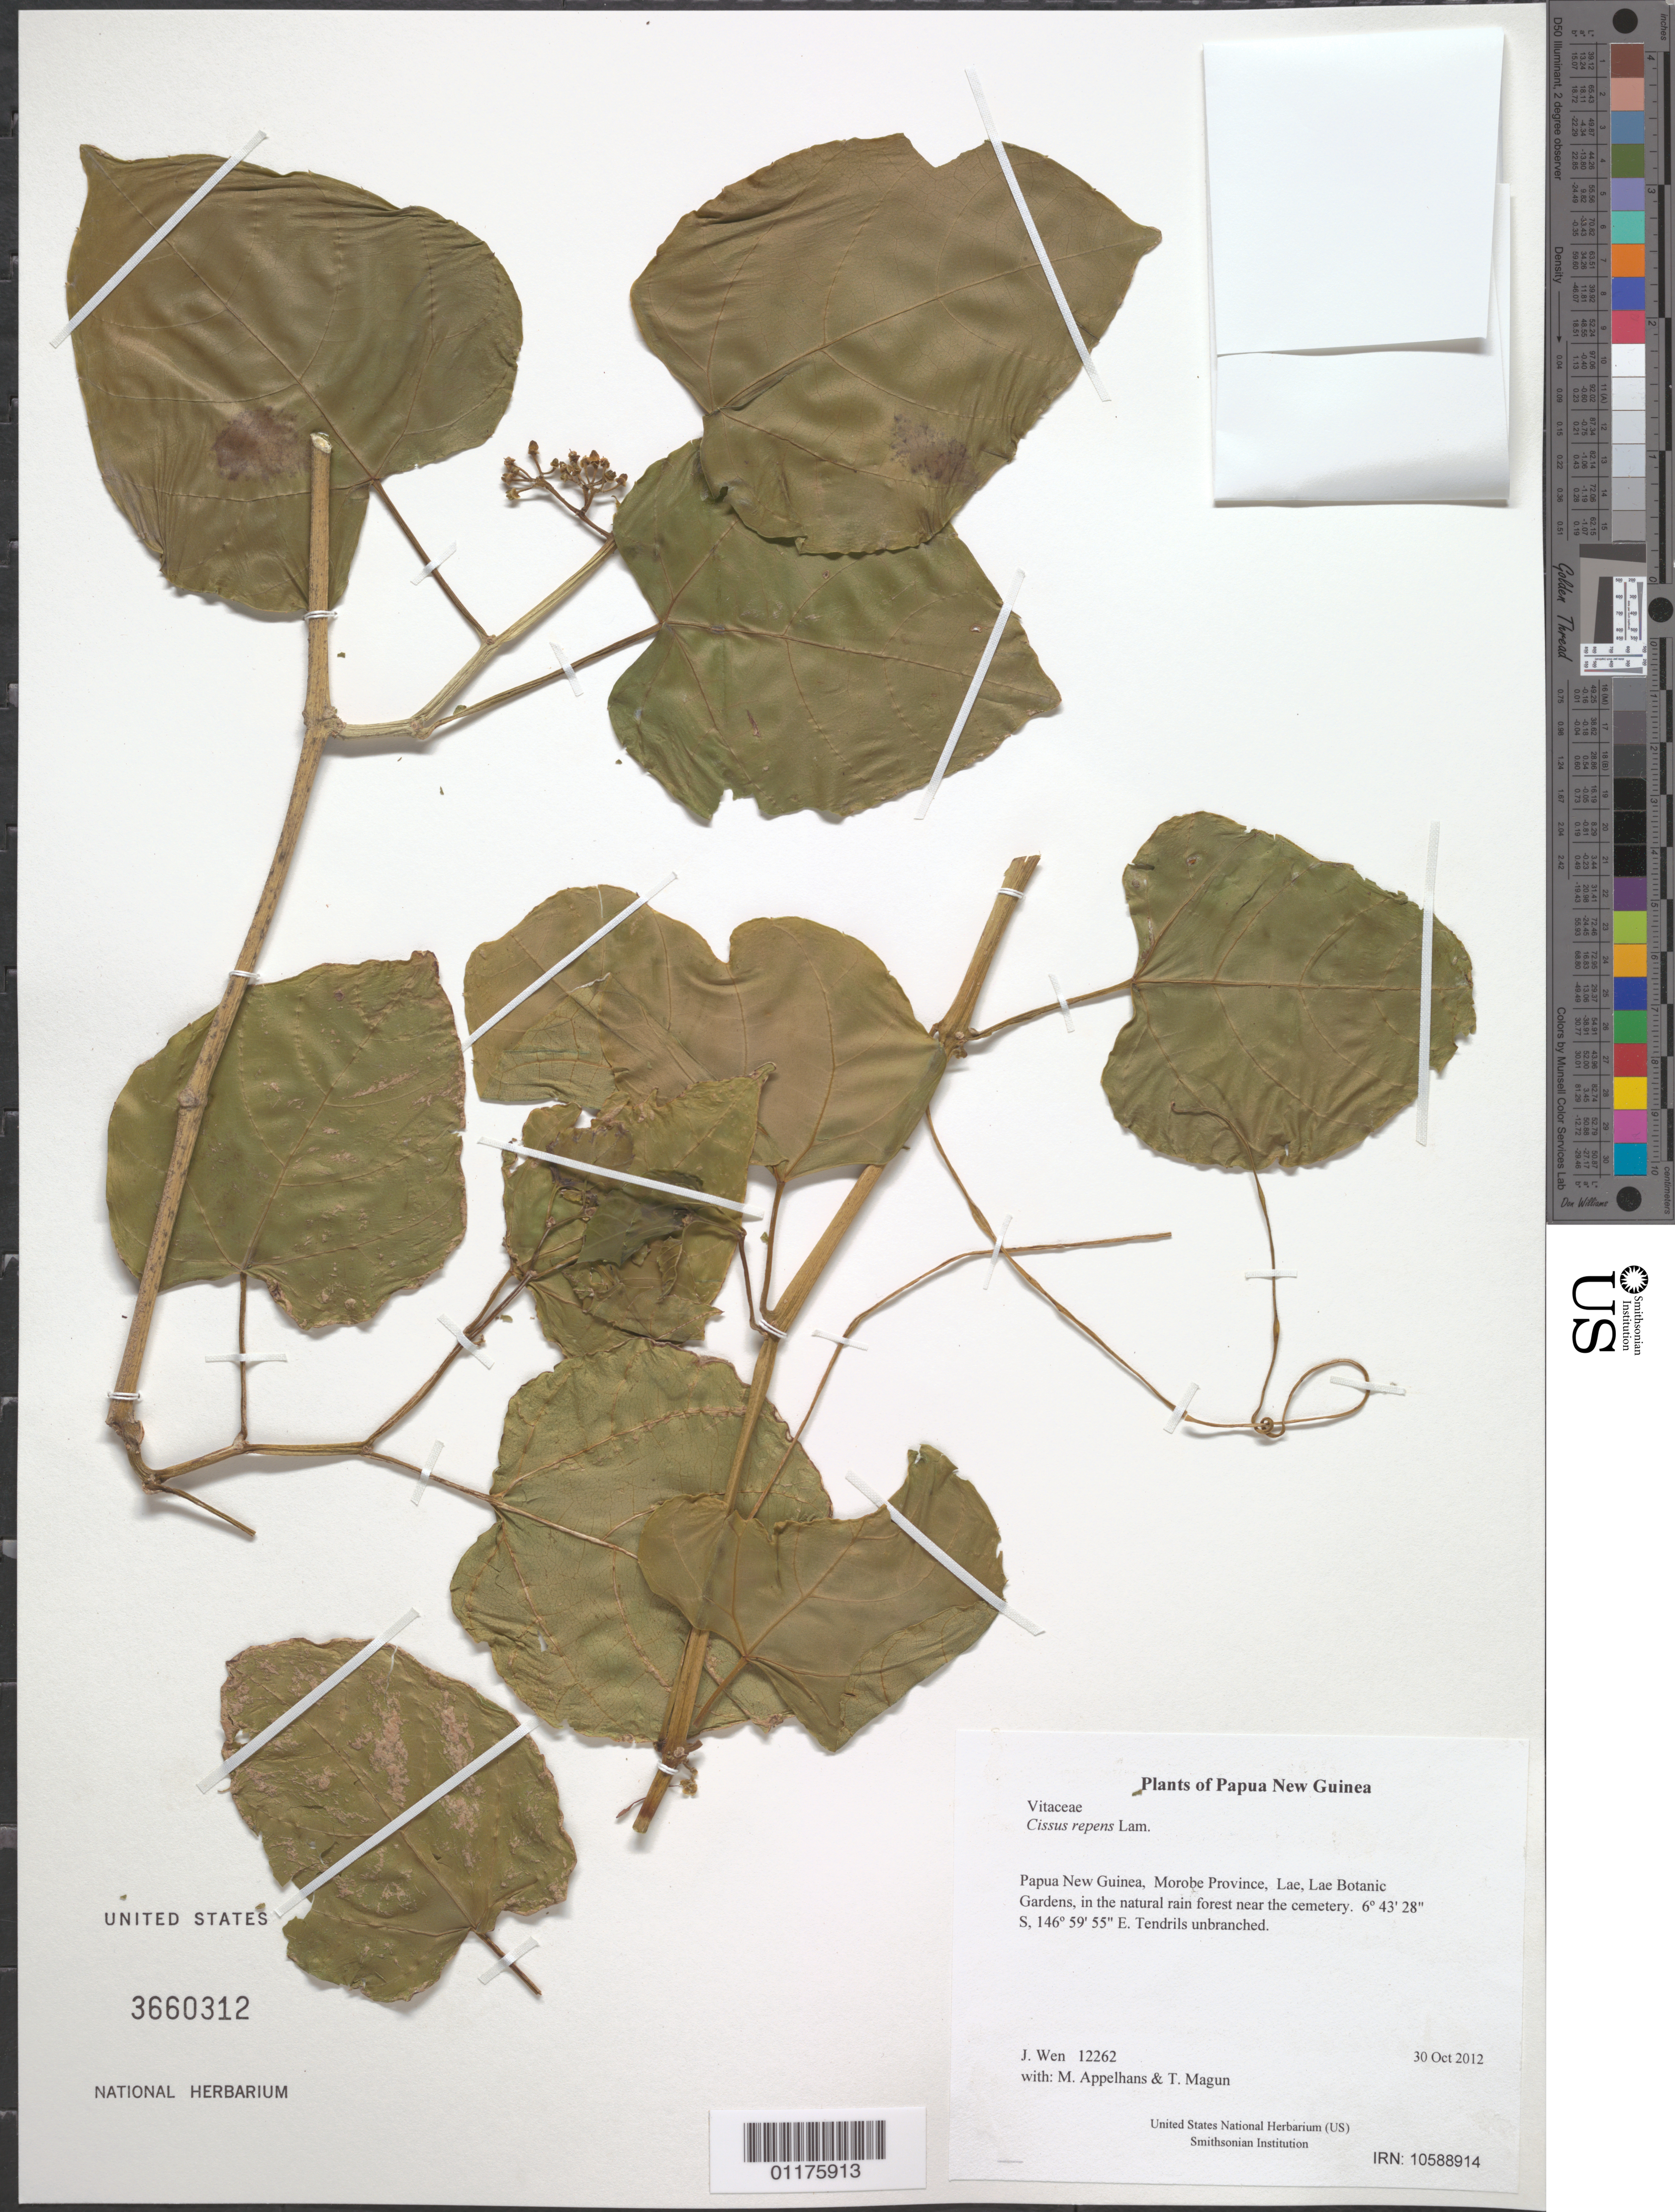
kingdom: Plantae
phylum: Tracheophyta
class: Magnoliopsida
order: Vitales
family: Vitaceae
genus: Cissus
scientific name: Cissus repens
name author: Lam.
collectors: M. Appelhans & T. Magun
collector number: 12262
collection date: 2012-10-30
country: Papua New Guinea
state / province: Morobe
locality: Lae, Lae Botanic Gardens, in the natural rain forest near the cemetery.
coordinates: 06 43.481 S, 146 59.923 E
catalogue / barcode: US 3660312